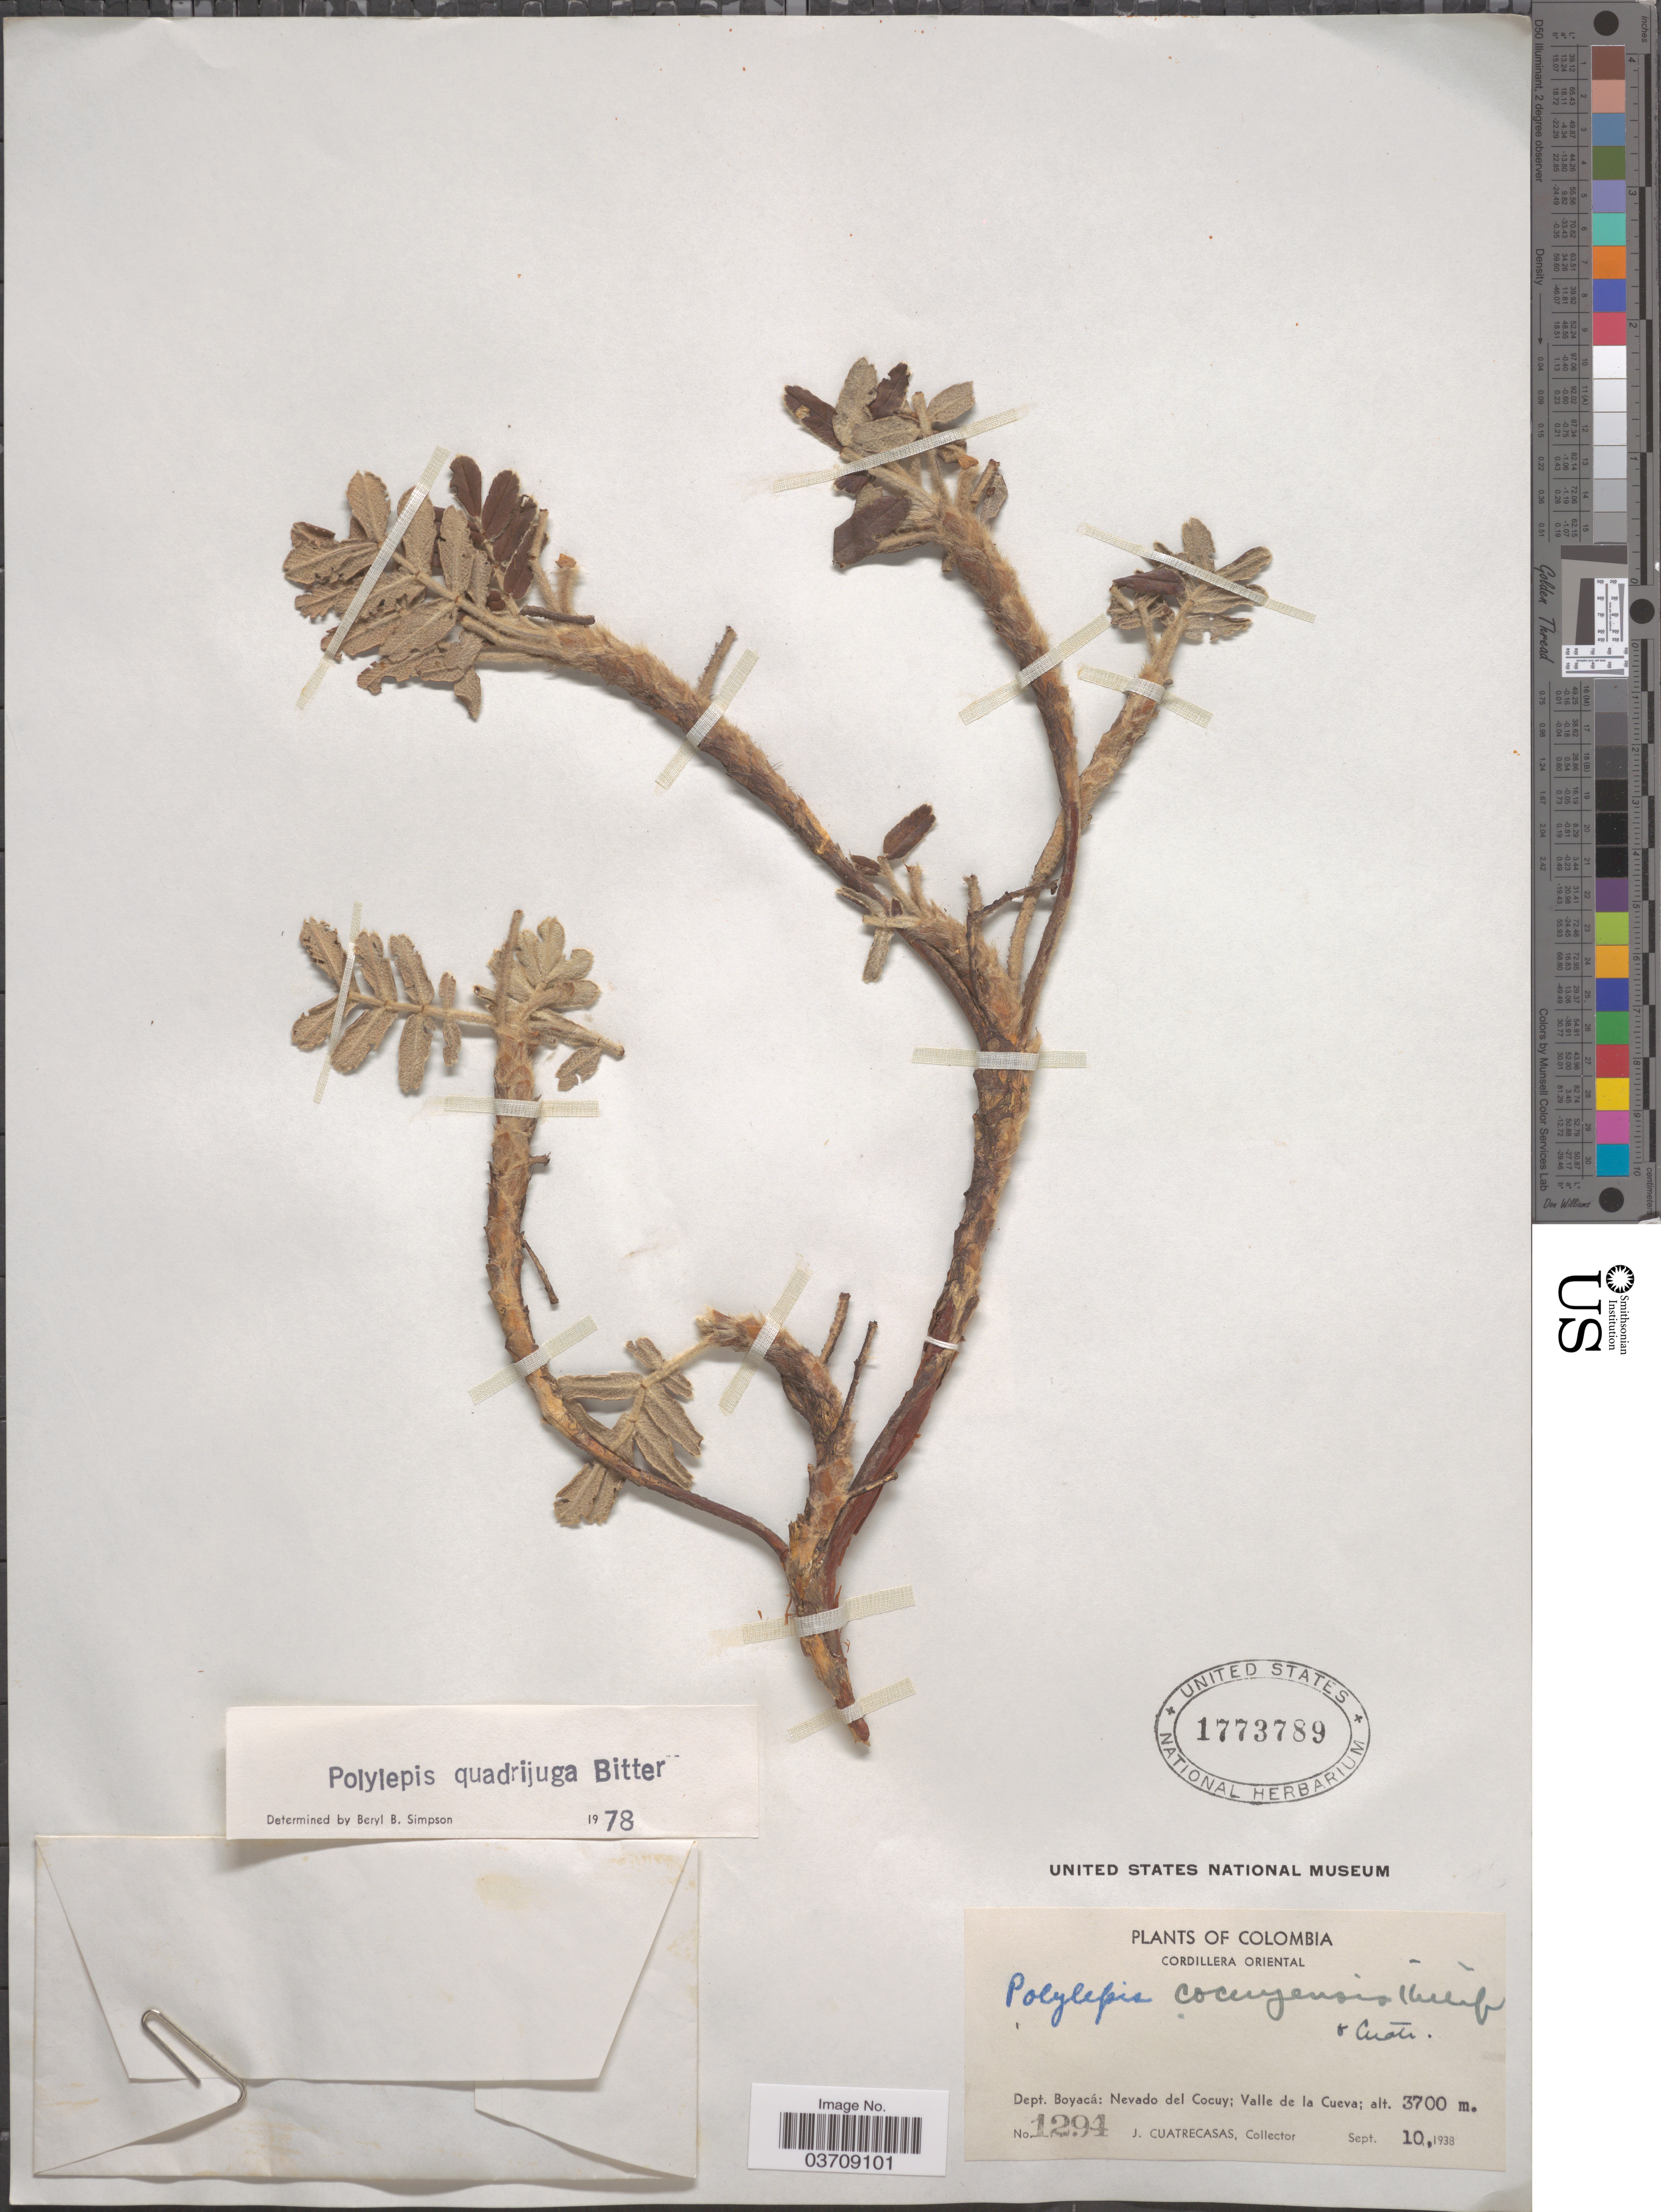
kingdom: Plantae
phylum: Tracheophyta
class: Magnoliopsida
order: Rosales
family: Rosaceae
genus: Polylepis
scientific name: Polylepis quadrijuga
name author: Bitter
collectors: J. Cuatrecasas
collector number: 1294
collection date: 1938-09-10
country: Colombia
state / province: Boyacá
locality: Cordillera Oriental. Dept. Boyacá: Nevado del Cocuy; Valle de la Cueva.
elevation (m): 3700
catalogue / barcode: US 1773789